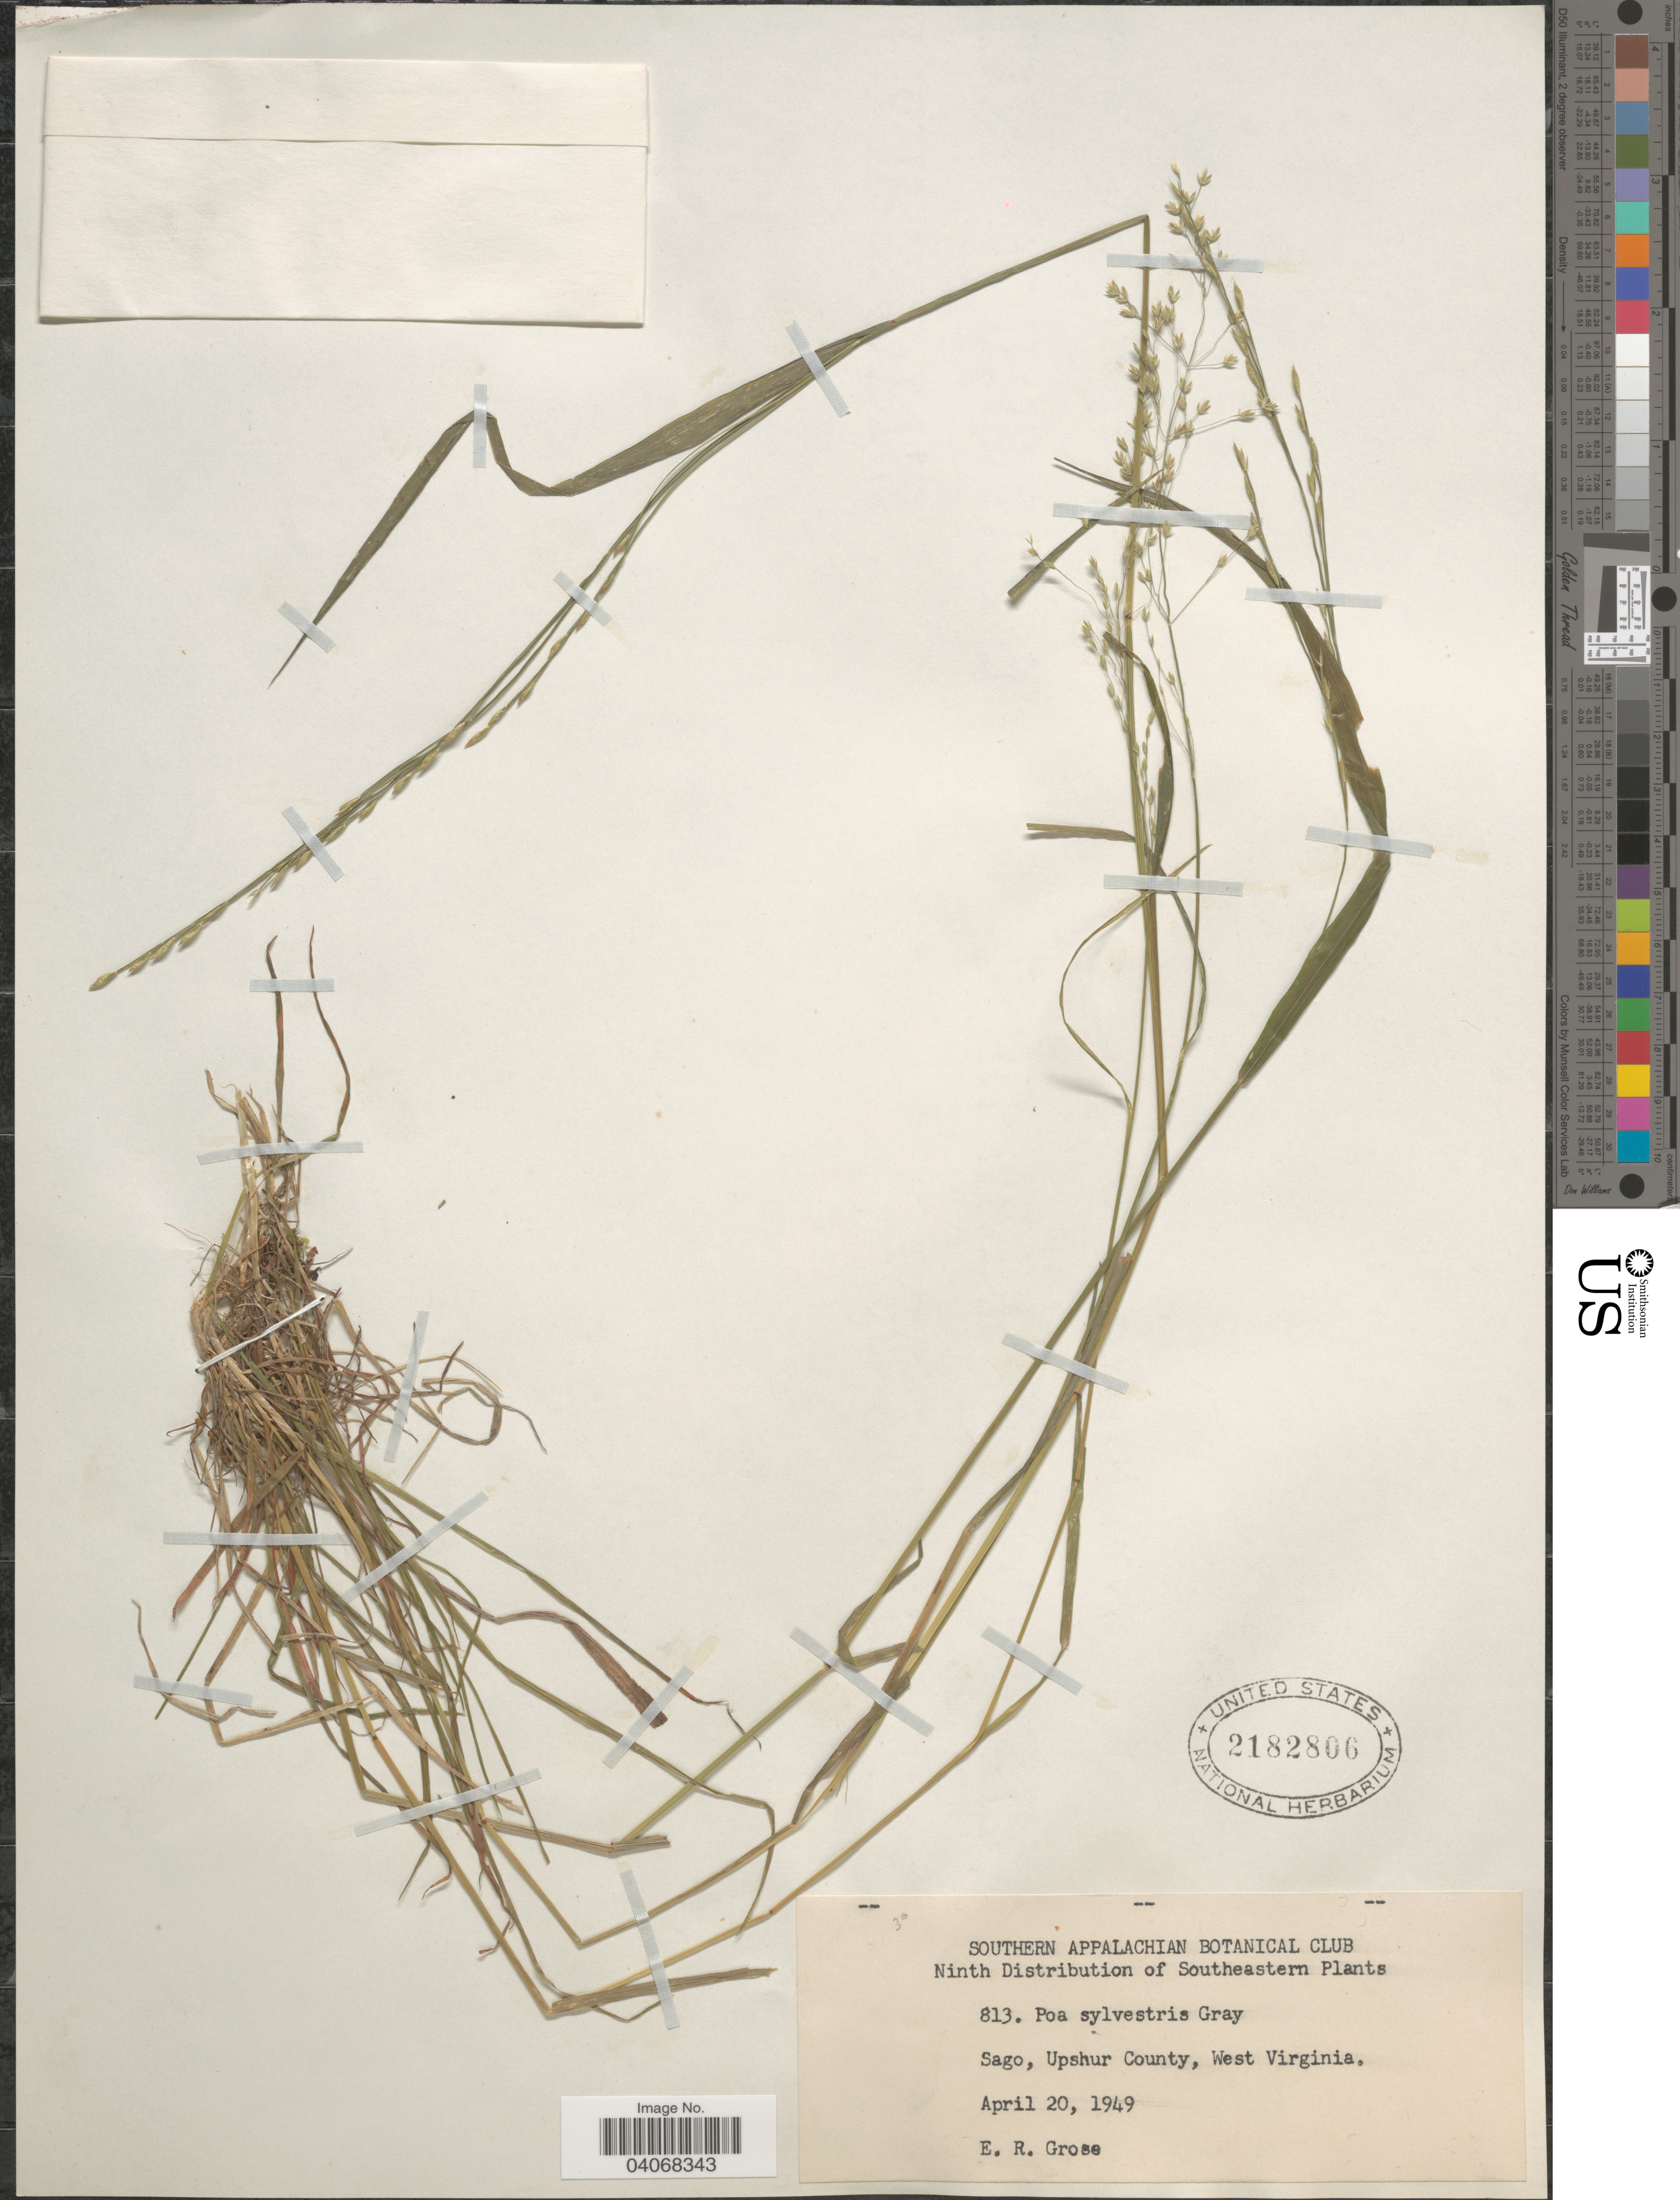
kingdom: Plantae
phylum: Tracheophyta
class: Liliopsida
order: Poales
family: Poaceae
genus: Poa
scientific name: Poa sylvestris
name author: A. Gray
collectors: E. Grose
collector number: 813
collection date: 1949-04-20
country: United States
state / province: West Virginia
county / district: Upshur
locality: Sago, Upshur County. Southern Appalachian Botanical Club.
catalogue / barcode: US 2182806